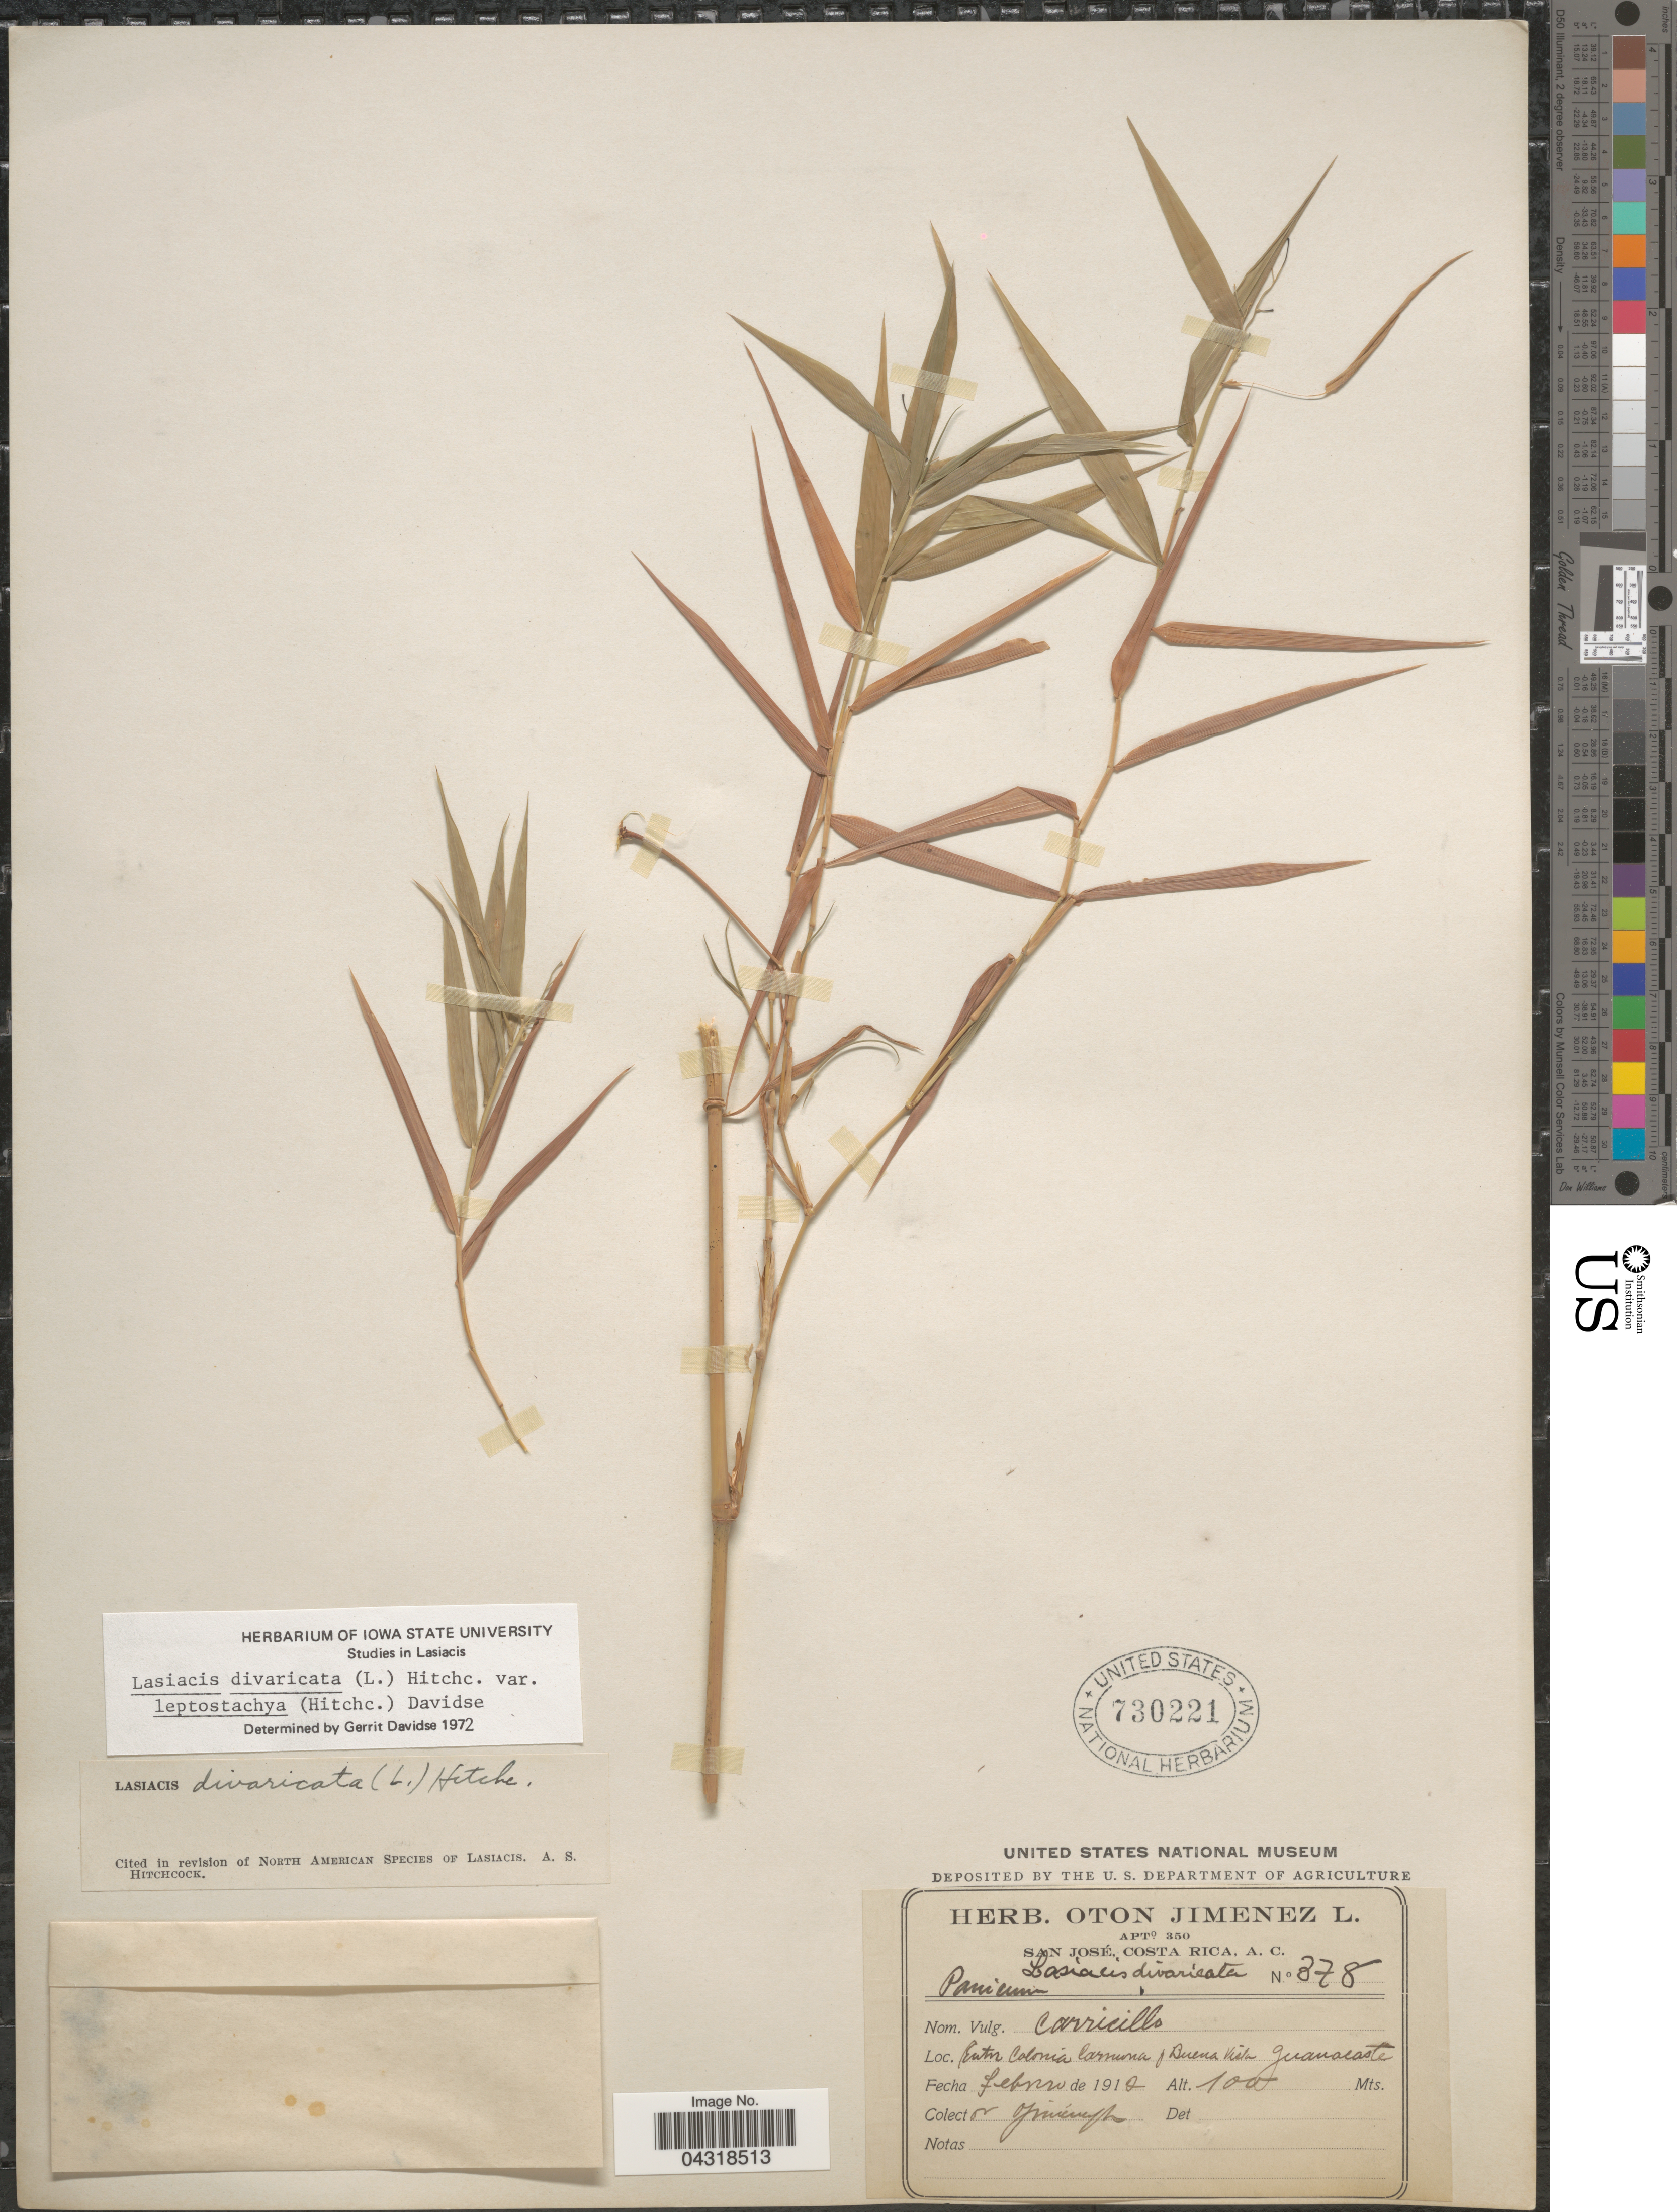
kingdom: Plantae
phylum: Tracheophyta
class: Liliopsida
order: Poales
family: Poaceae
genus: Lasiacis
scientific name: Lasiacis divaricata var. leptostachya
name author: (Hitchc.) Davidse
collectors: O. Jiménez L.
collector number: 378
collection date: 1912-02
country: Costa Rica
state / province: Guanacaste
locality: Entre Colonia Carmona y Buena Vista.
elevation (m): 100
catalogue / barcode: US 730221